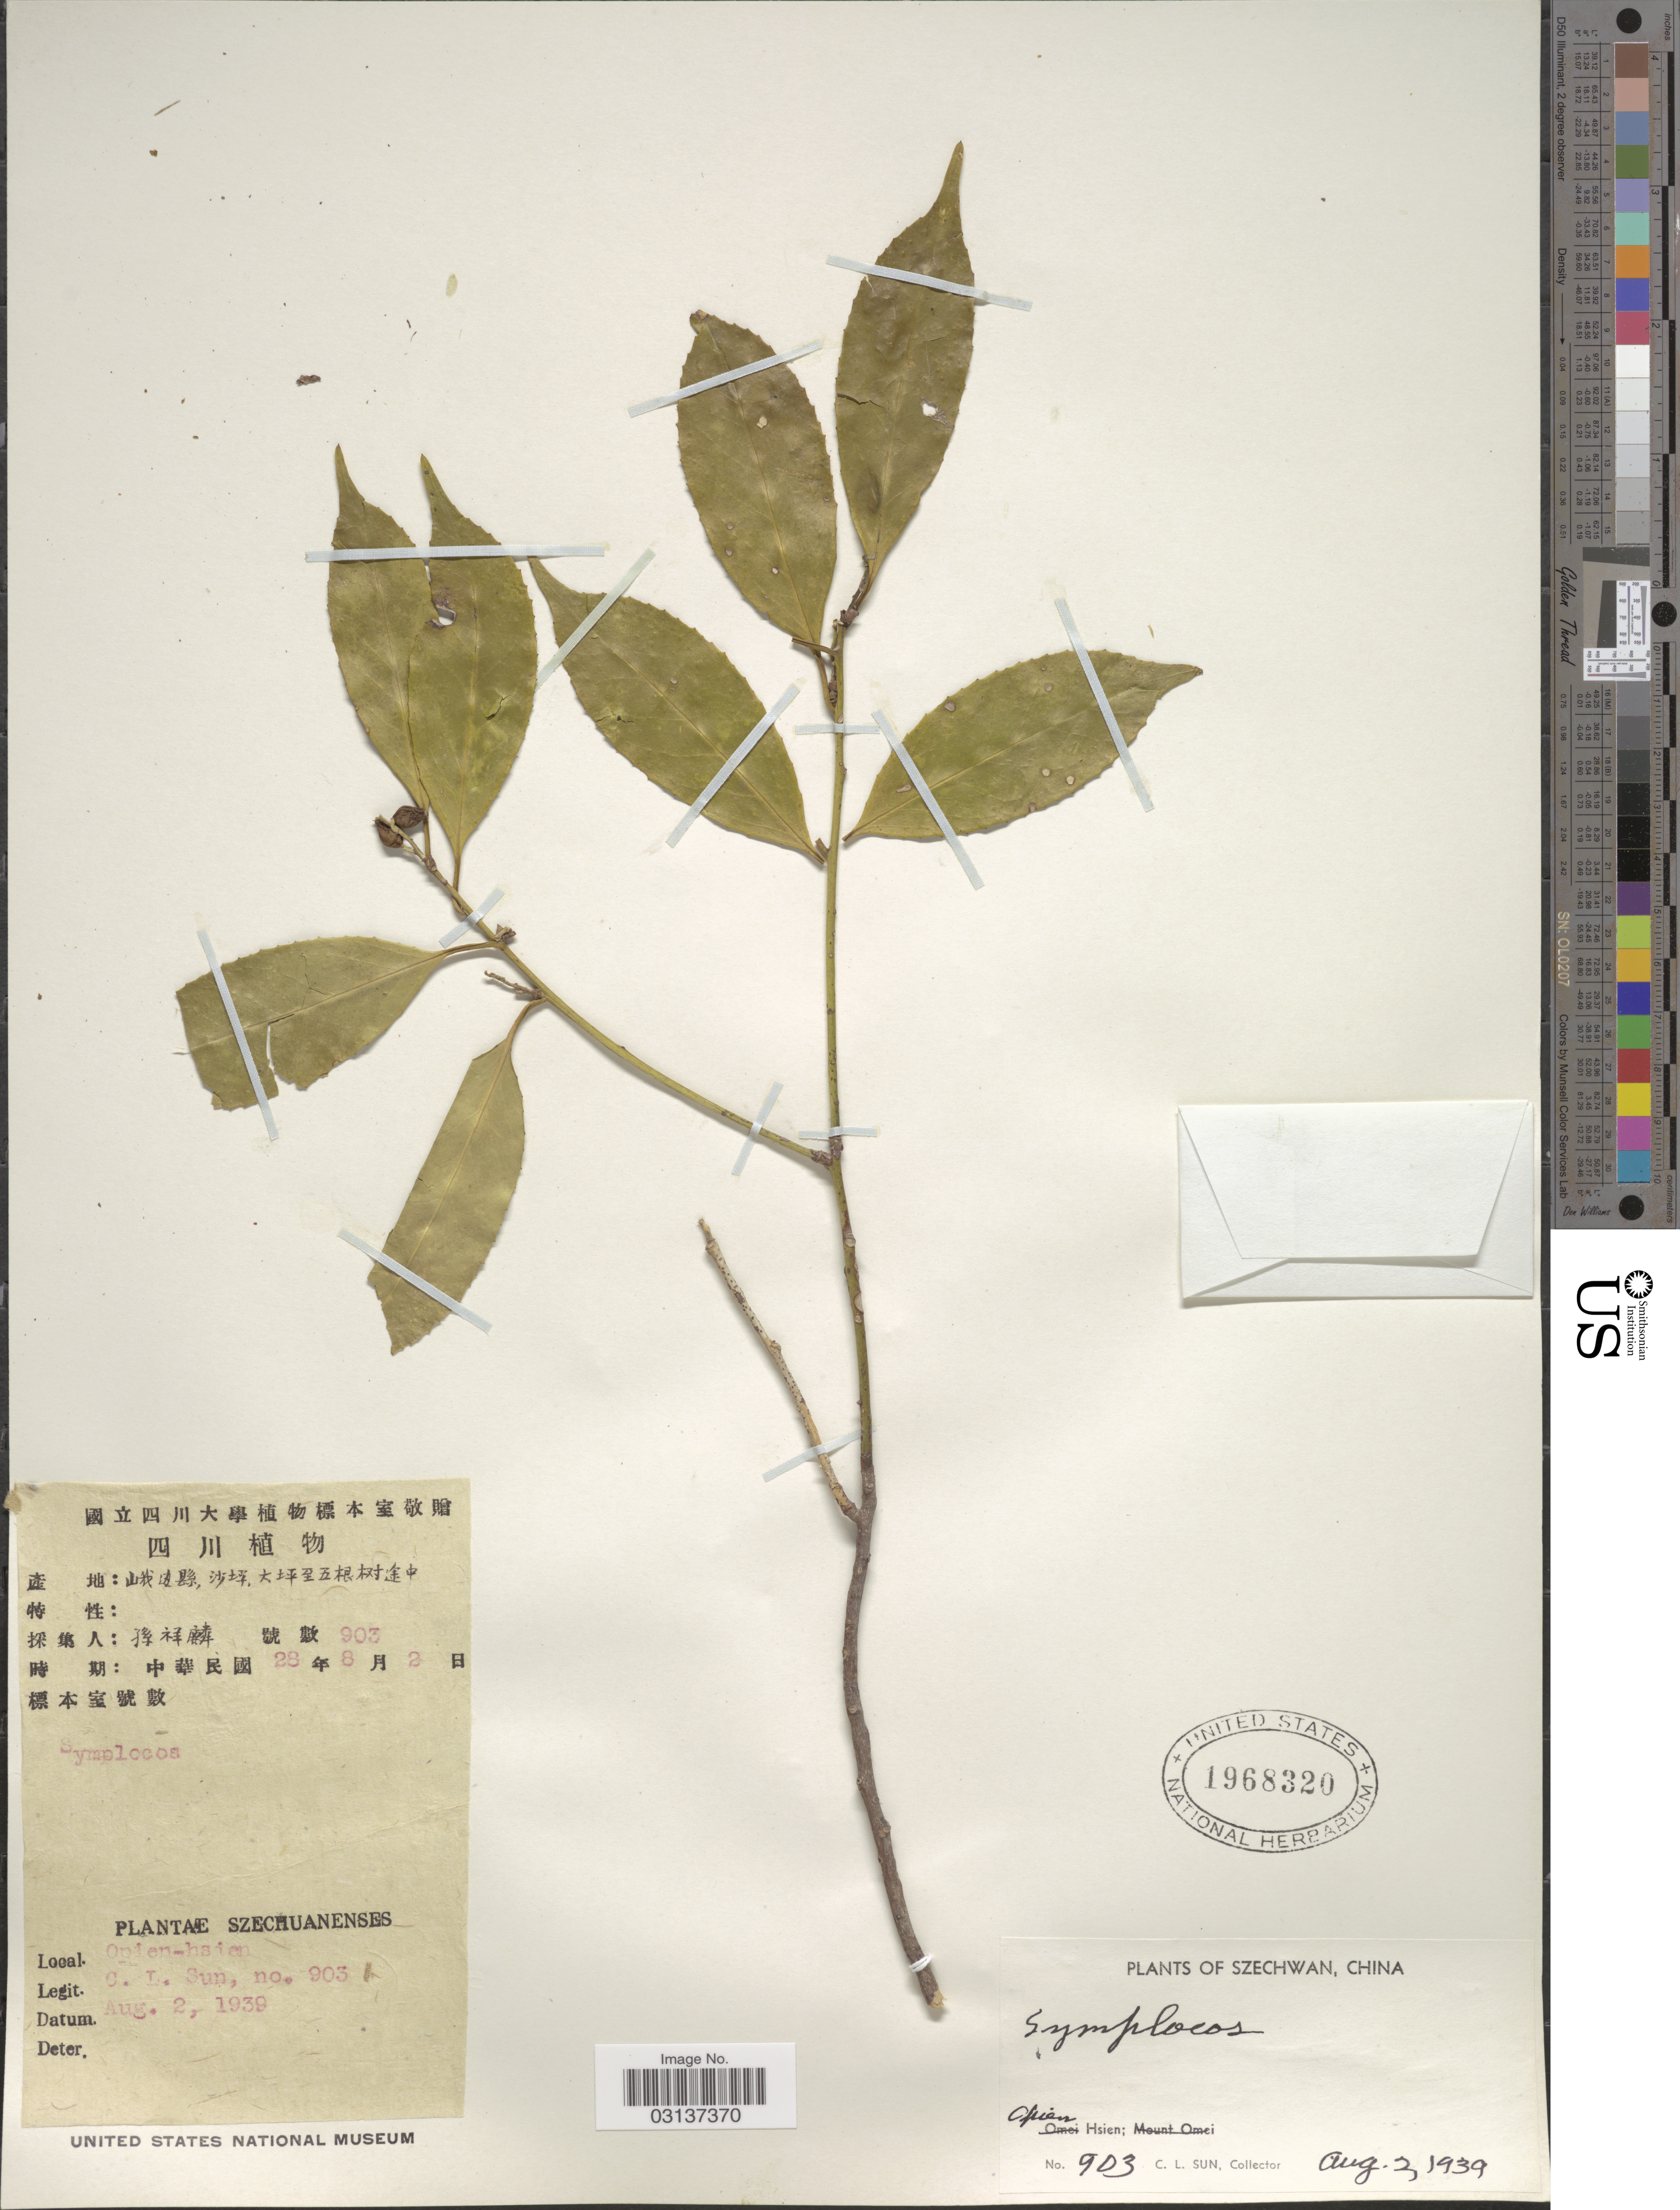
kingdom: Plantae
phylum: Tracheophyta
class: Magnoliopsida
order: Ericales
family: Symplocaceae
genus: Symplocos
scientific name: Symplocos sp.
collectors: C. Sun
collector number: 903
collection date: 1939-08-02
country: China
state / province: Sichuan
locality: Szechwan. Opien Hsien.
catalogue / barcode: US 1968320